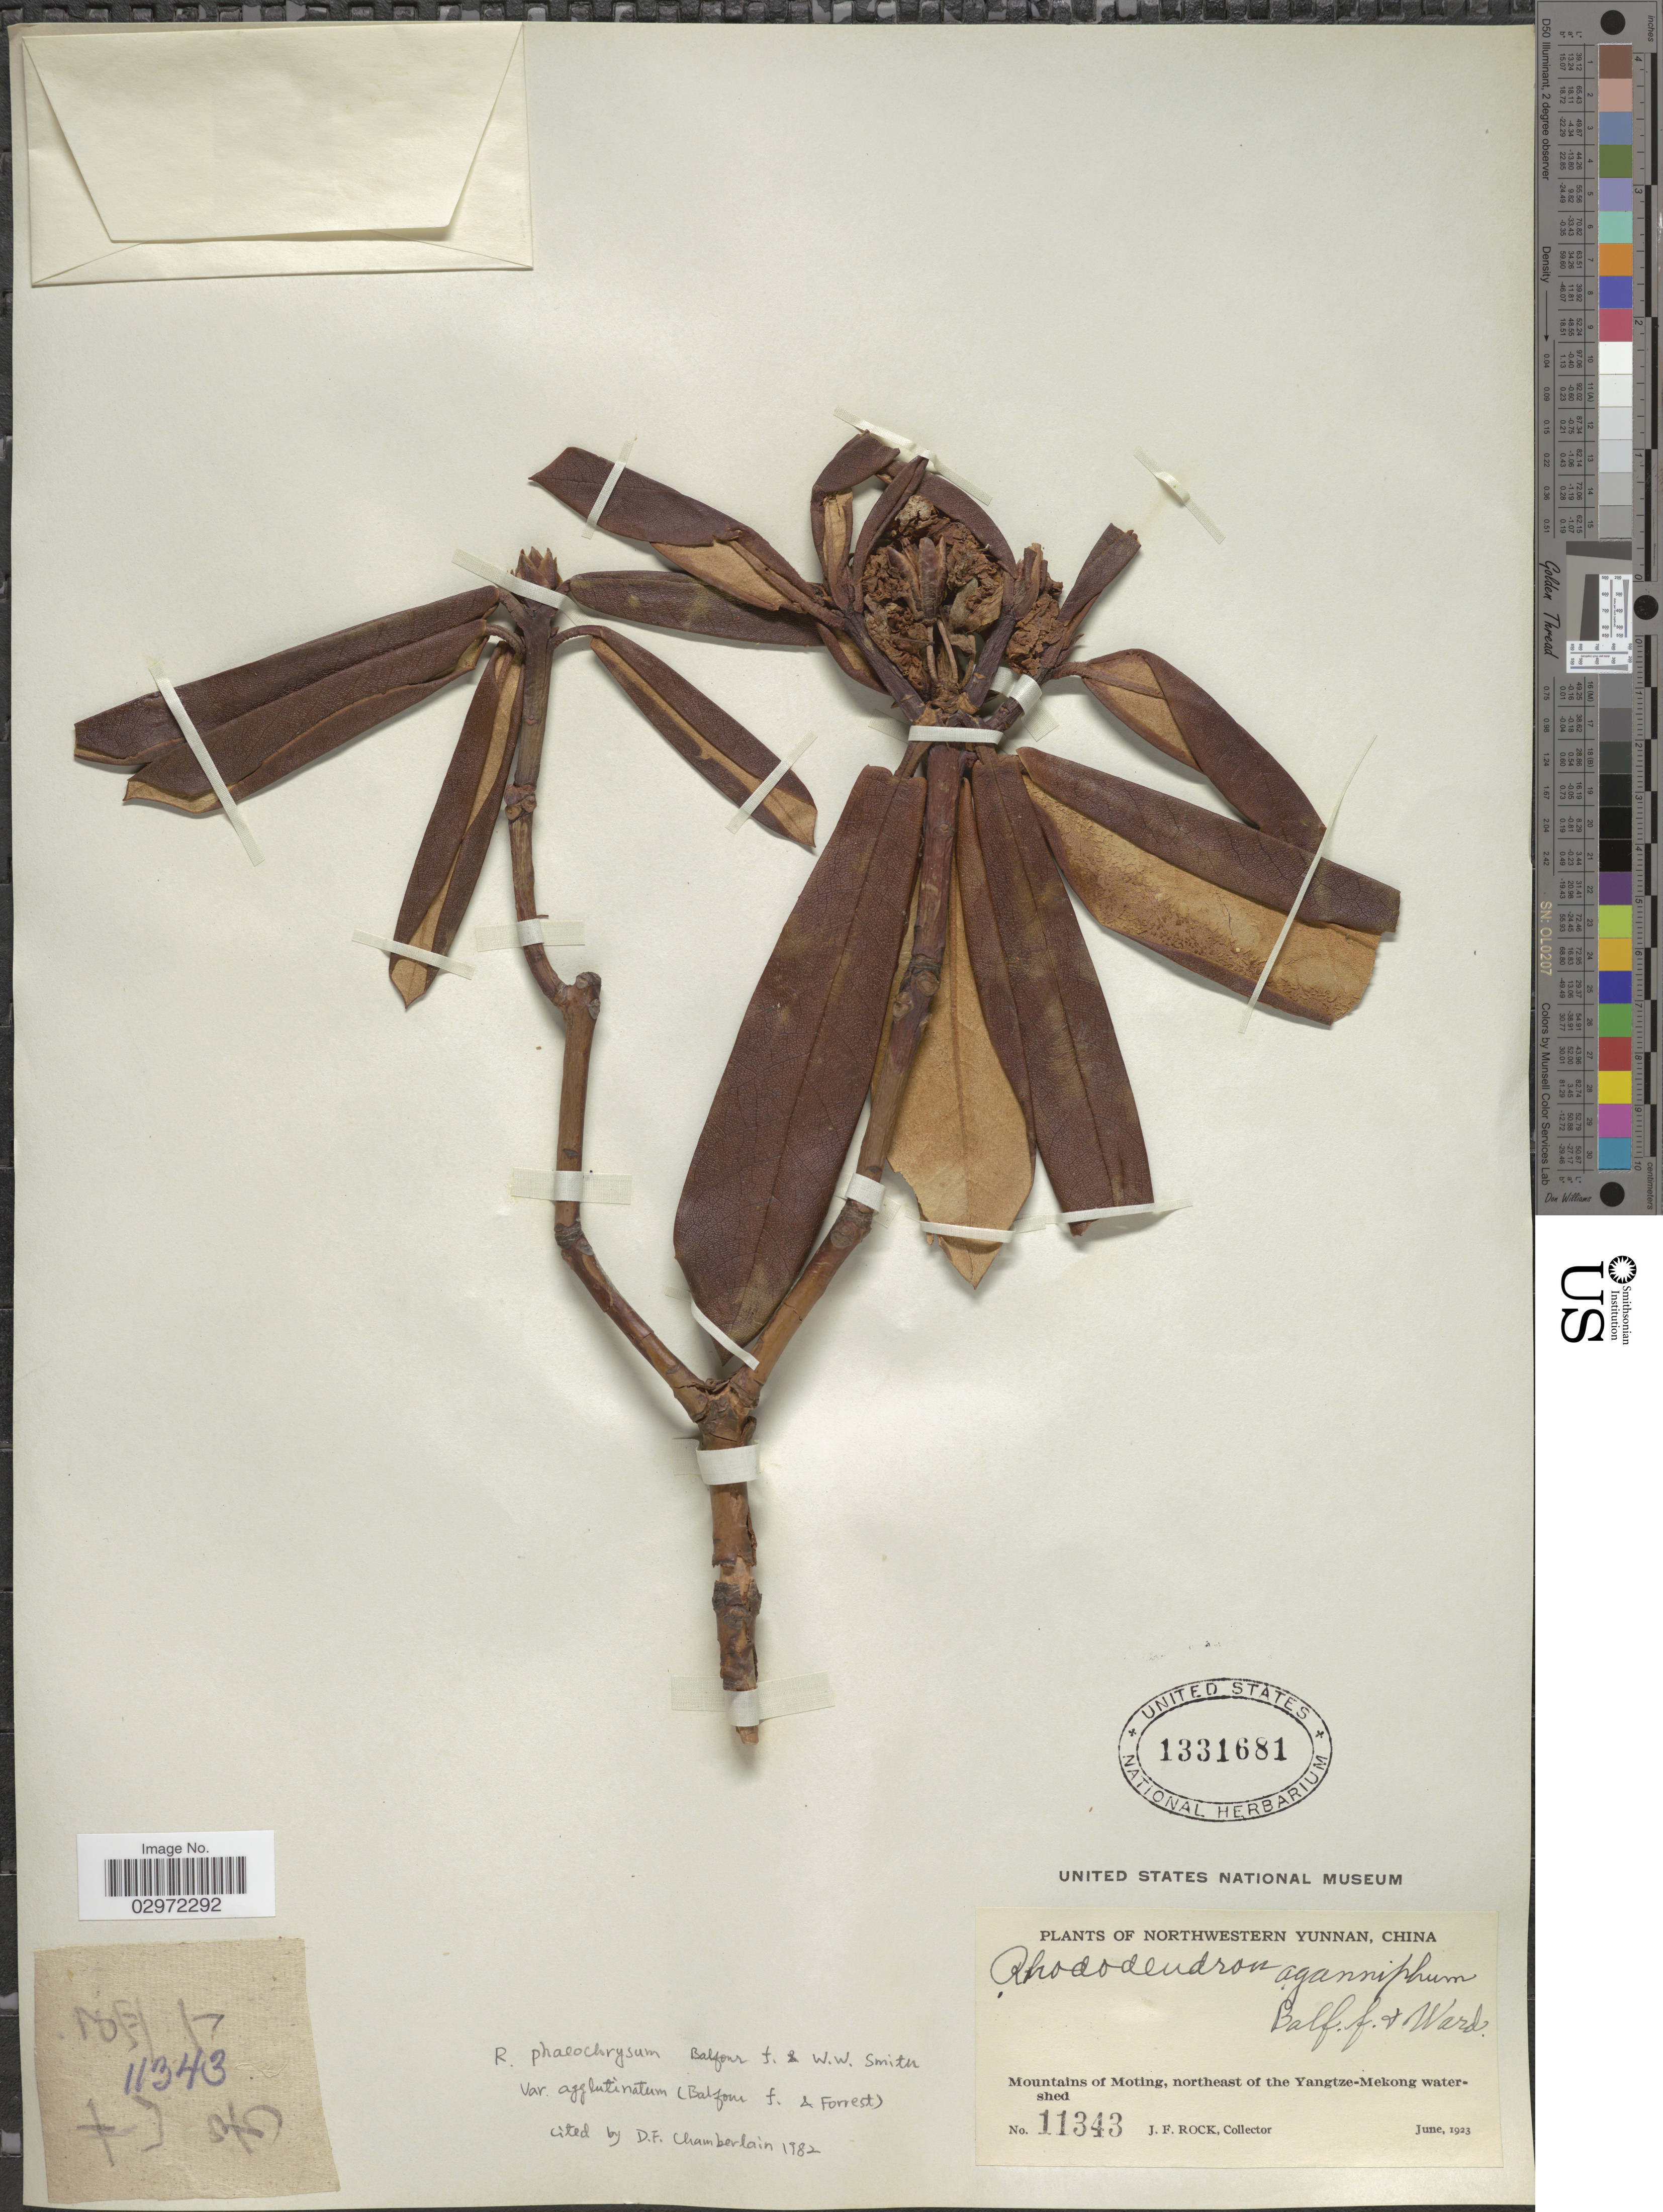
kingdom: Plantae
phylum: Tracheophyta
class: Magnoliopsida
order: Ericales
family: Ericaceae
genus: Rhododendron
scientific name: Rhododendron phaeochrysum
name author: Balf. f. & W.W. Sm.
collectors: J. Rock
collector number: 11343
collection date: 1923-06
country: China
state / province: Yunnan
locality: Northwestern Yunnan, Mountains of Moting, northeast of the Yangtze-Mekong watershed.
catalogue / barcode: US 1331681